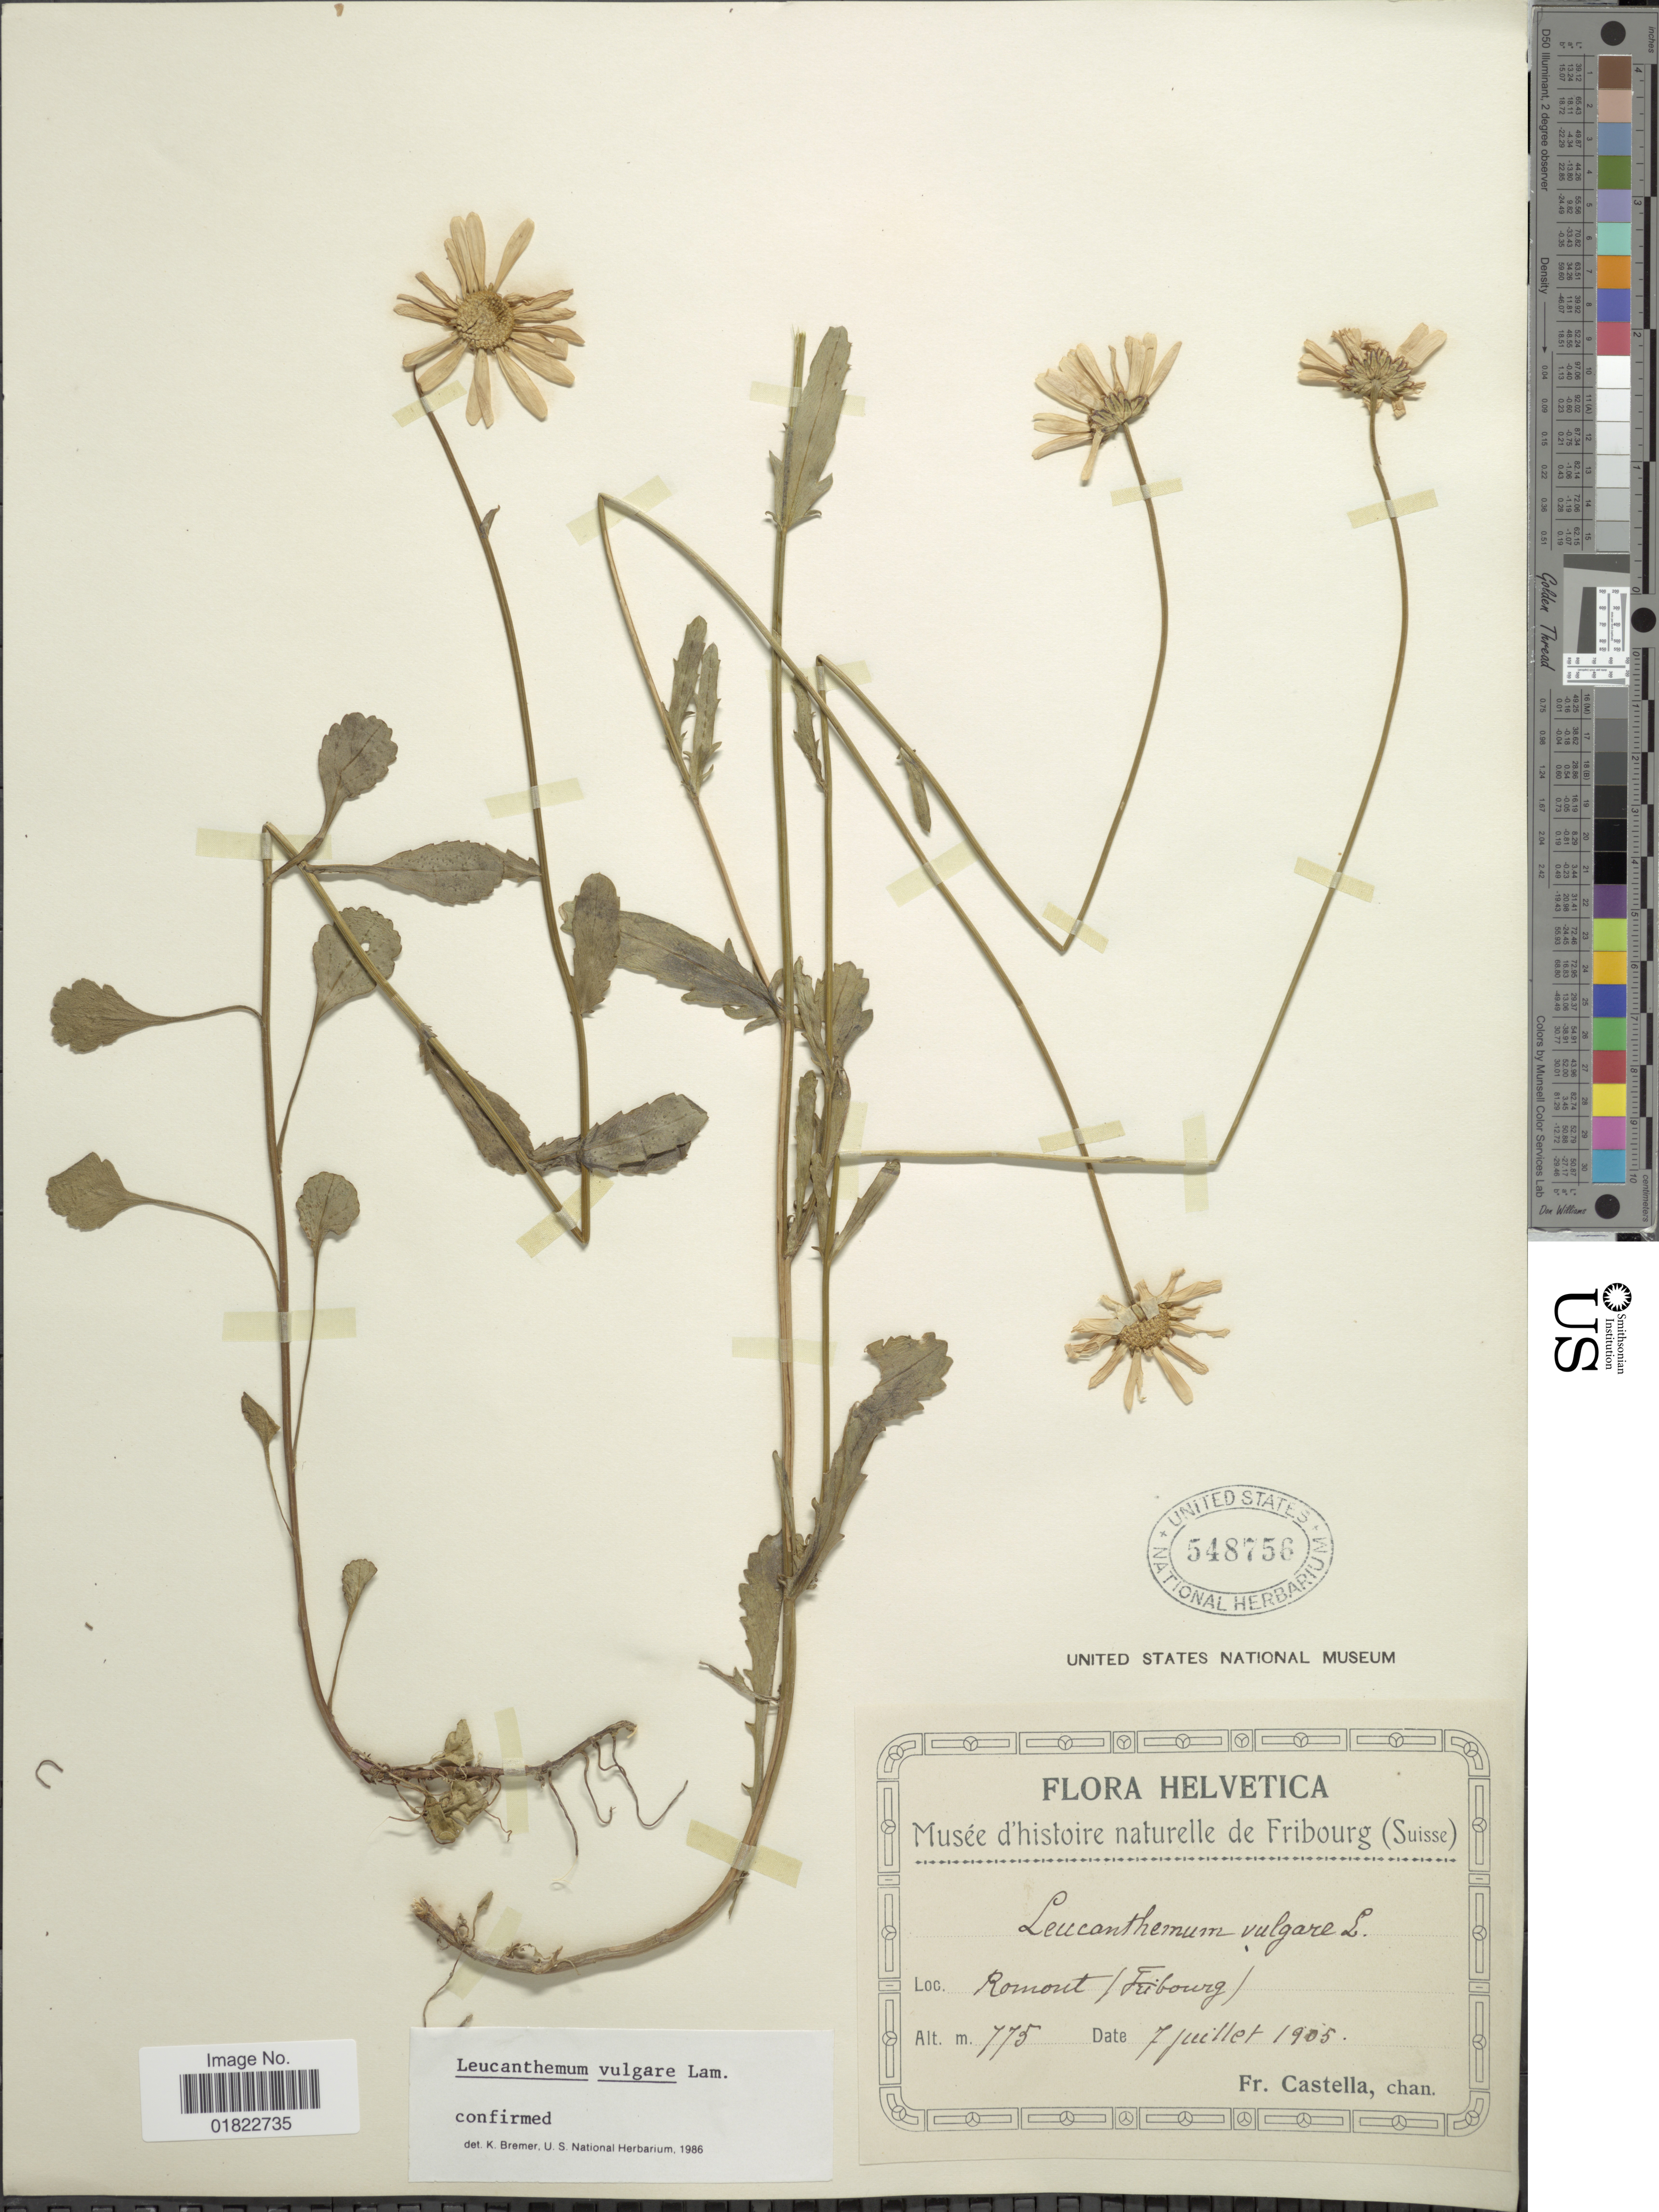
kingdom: Plantae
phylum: Tracheophyta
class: Magnoliopsida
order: Asterales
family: Asteraceae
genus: Leucanthemum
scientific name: Leucanthemum vulgare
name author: Lam.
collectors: Fr. Castella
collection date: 1905-07-07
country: Switzerland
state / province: Fribourg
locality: Romout (Fribourg).Helvetica.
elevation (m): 775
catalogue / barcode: US 548756